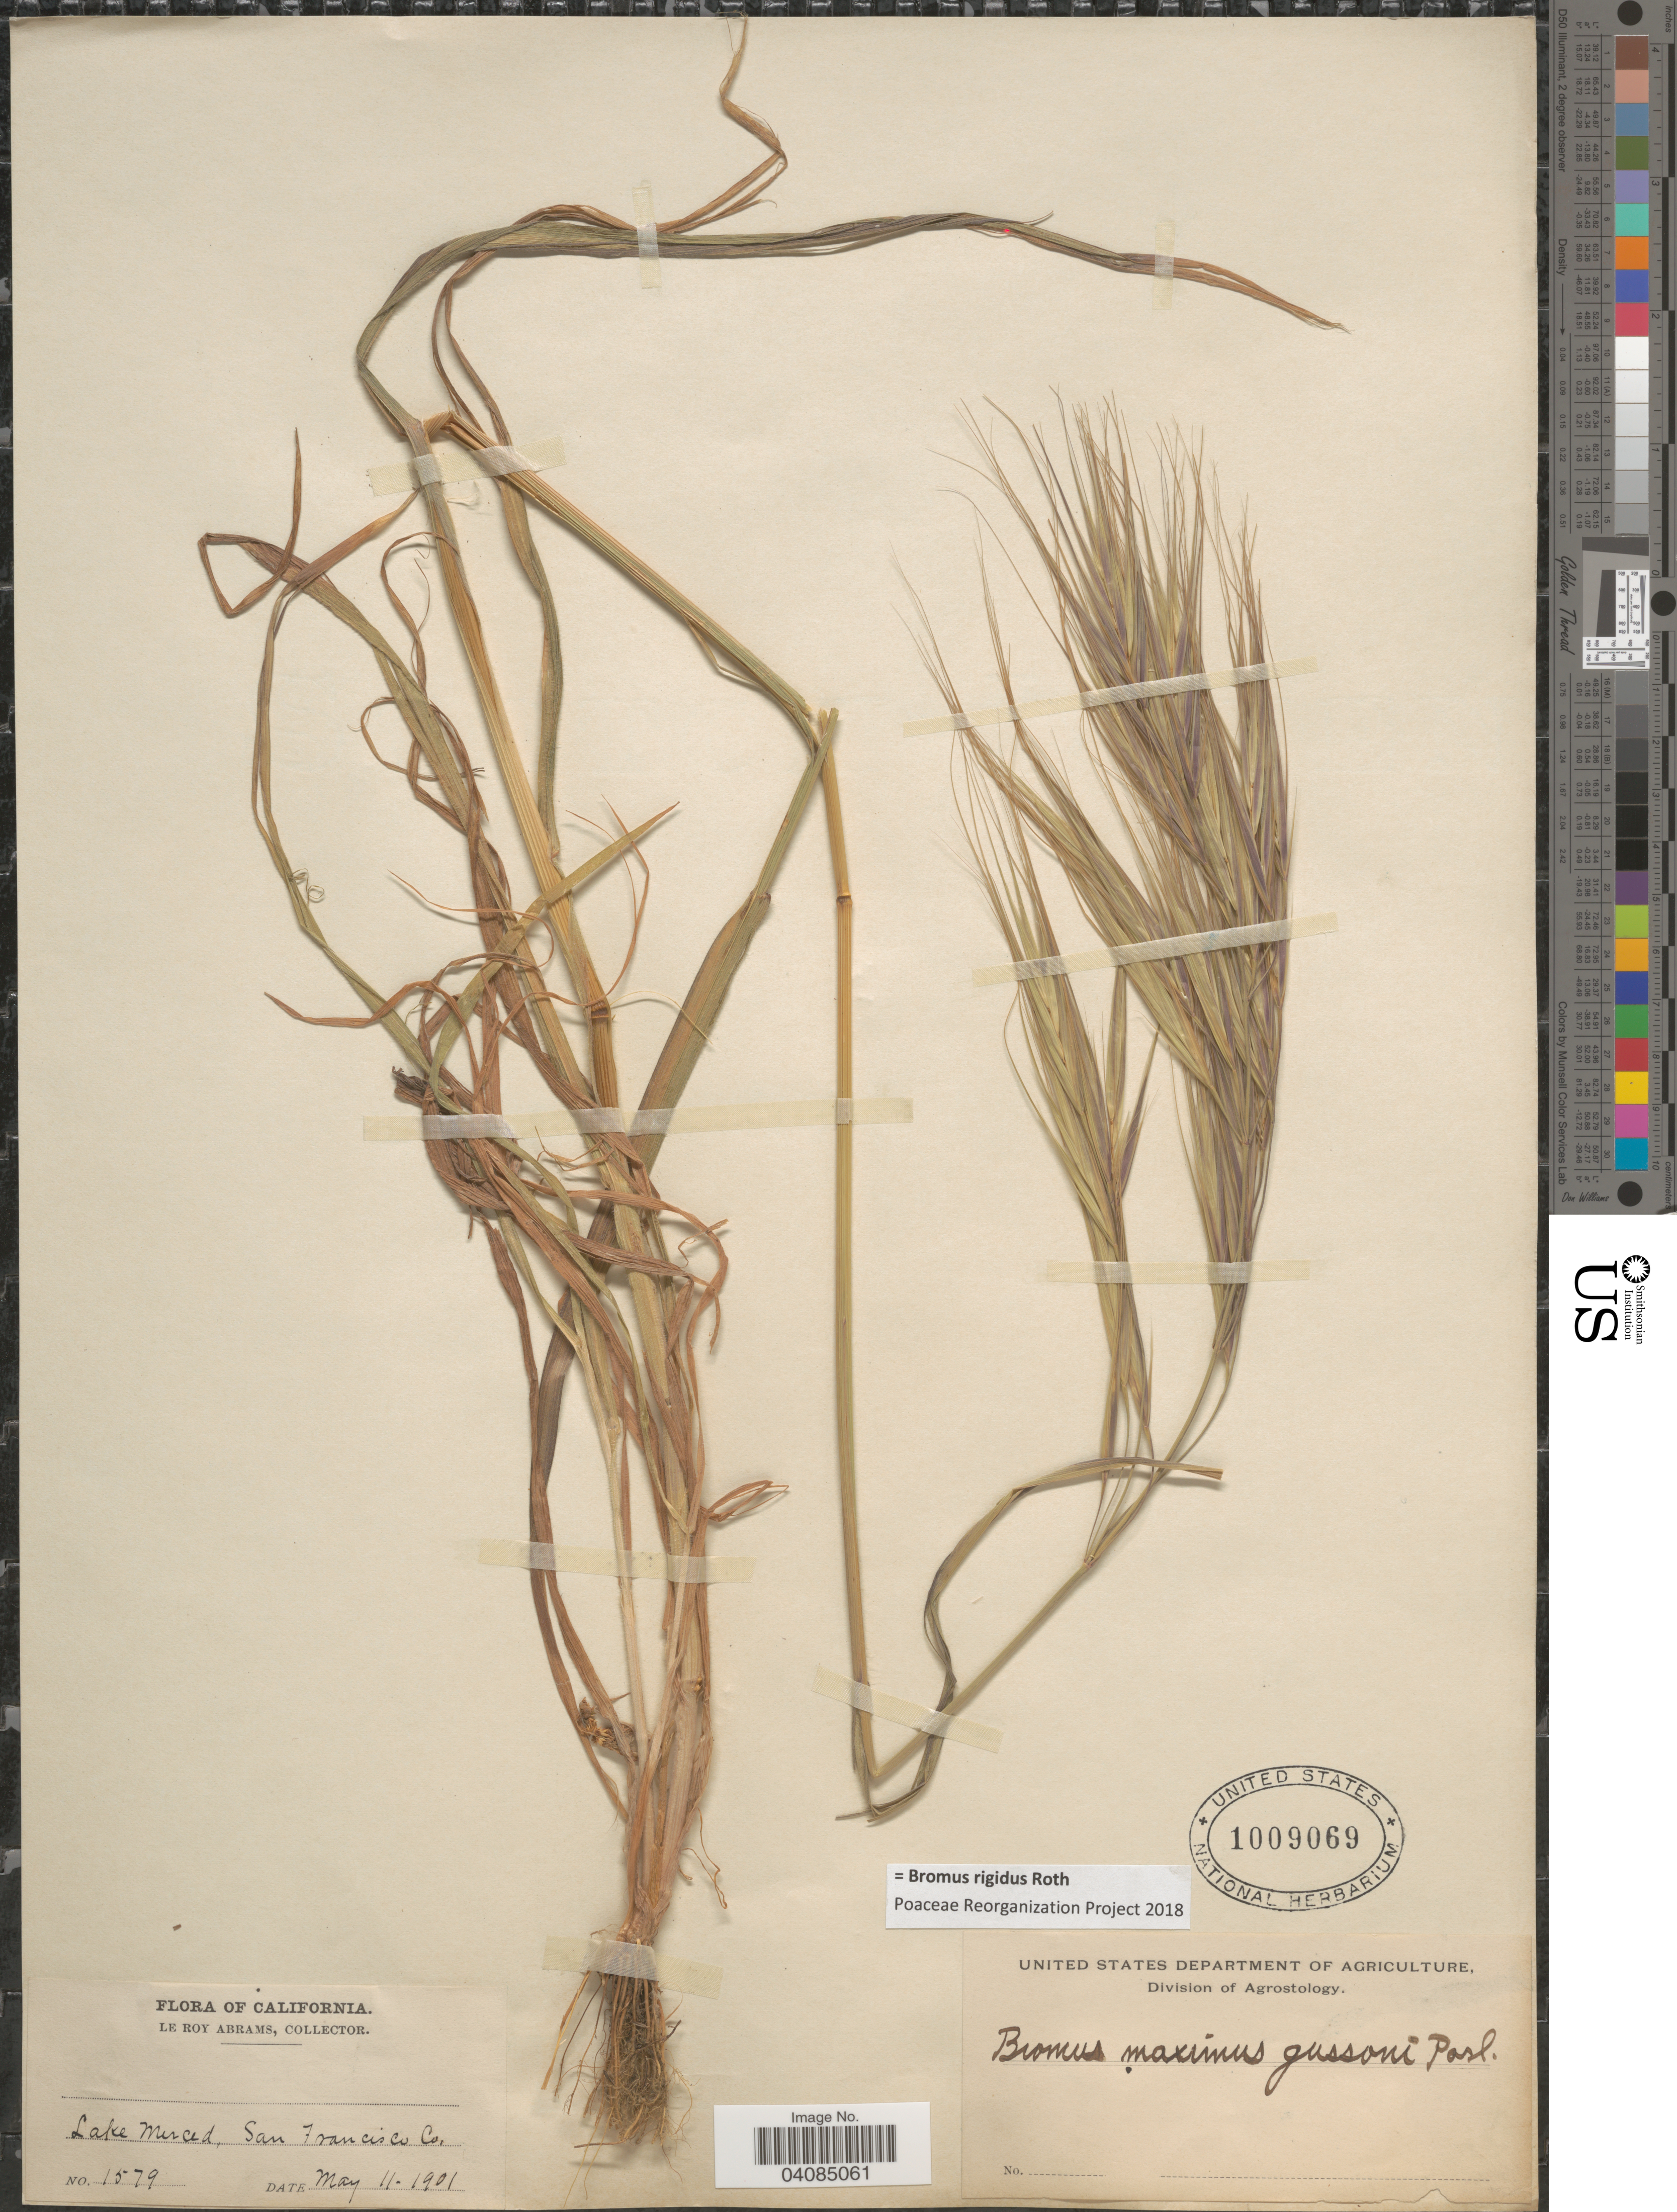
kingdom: Plantae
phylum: Tracheophyta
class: Liliopsida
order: Poales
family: Poaceae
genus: Bromus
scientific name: Bromus rigidus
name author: Roth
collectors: L. Abrams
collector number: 1579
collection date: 1901-05-11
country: United States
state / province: California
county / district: San Francisco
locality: Lake Merced, San Francisco Co.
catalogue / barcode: US 1009069